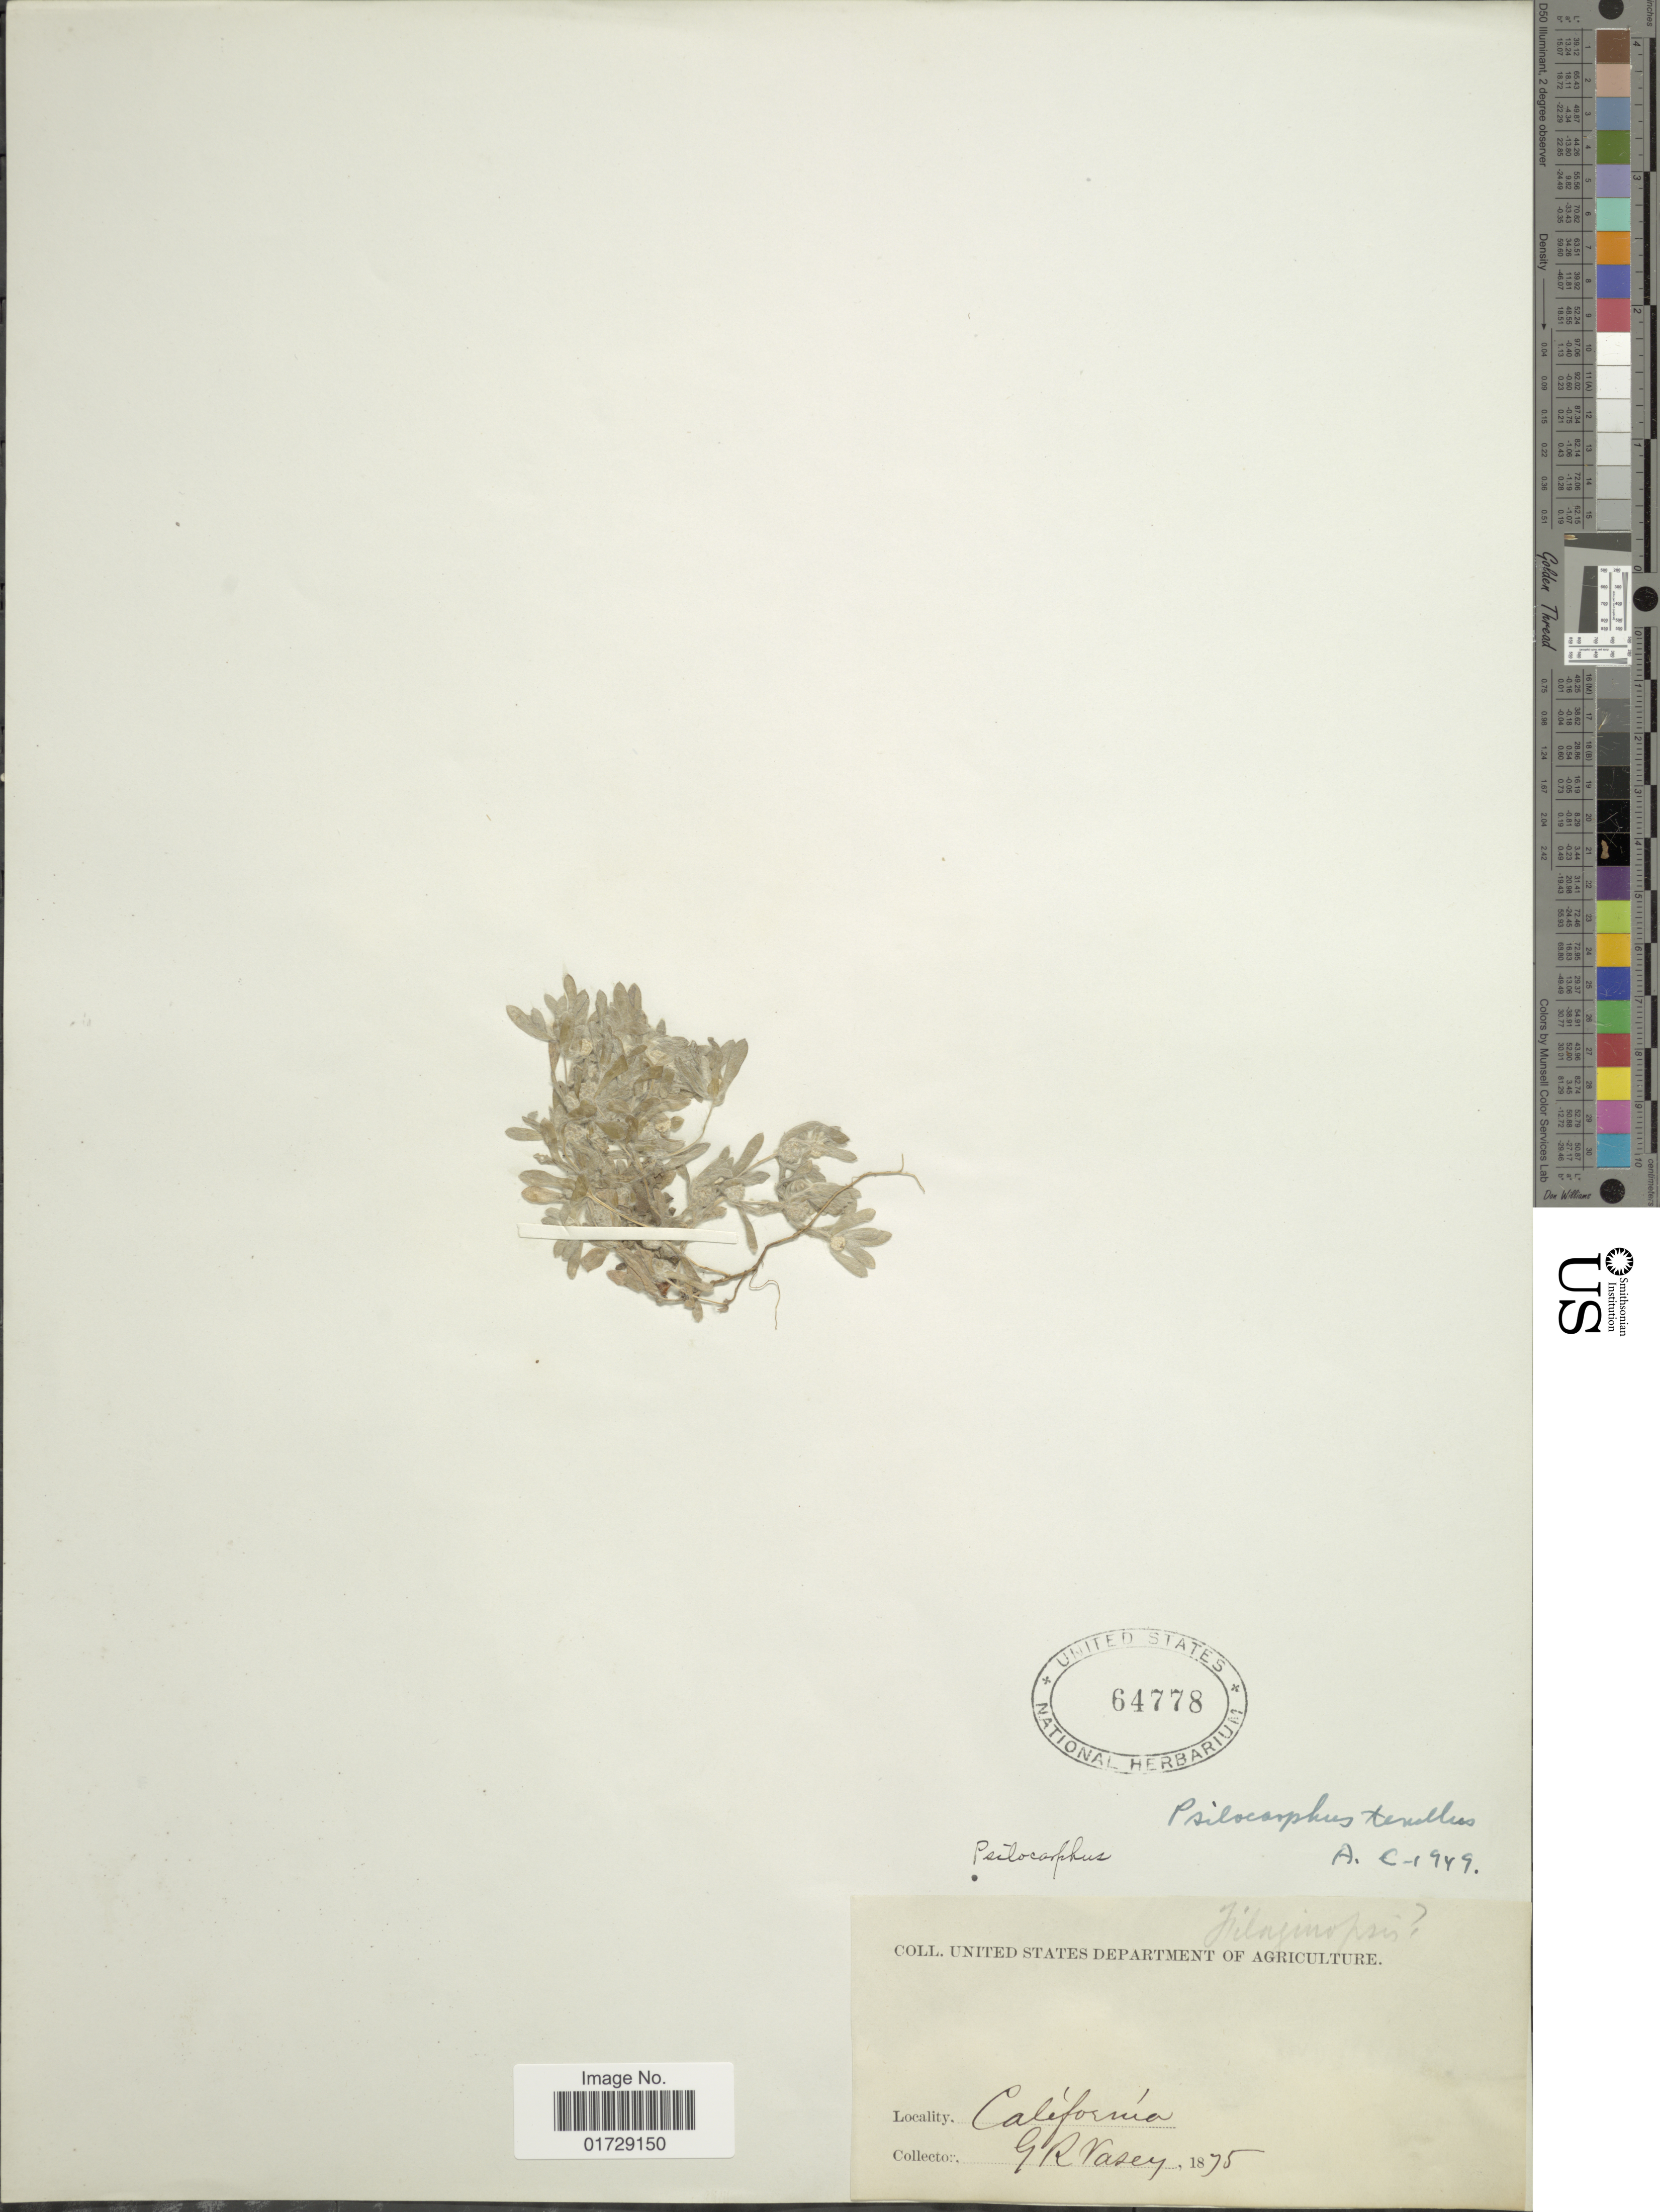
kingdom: Plantae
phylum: Tracheophyta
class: Magnoliopsida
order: Asterales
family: Asteraceae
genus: Psilocarphus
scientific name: Psilocarphus brevissimus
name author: Nutt.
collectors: G. R. Vasey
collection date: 1875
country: United States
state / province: California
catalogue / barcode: US 64778